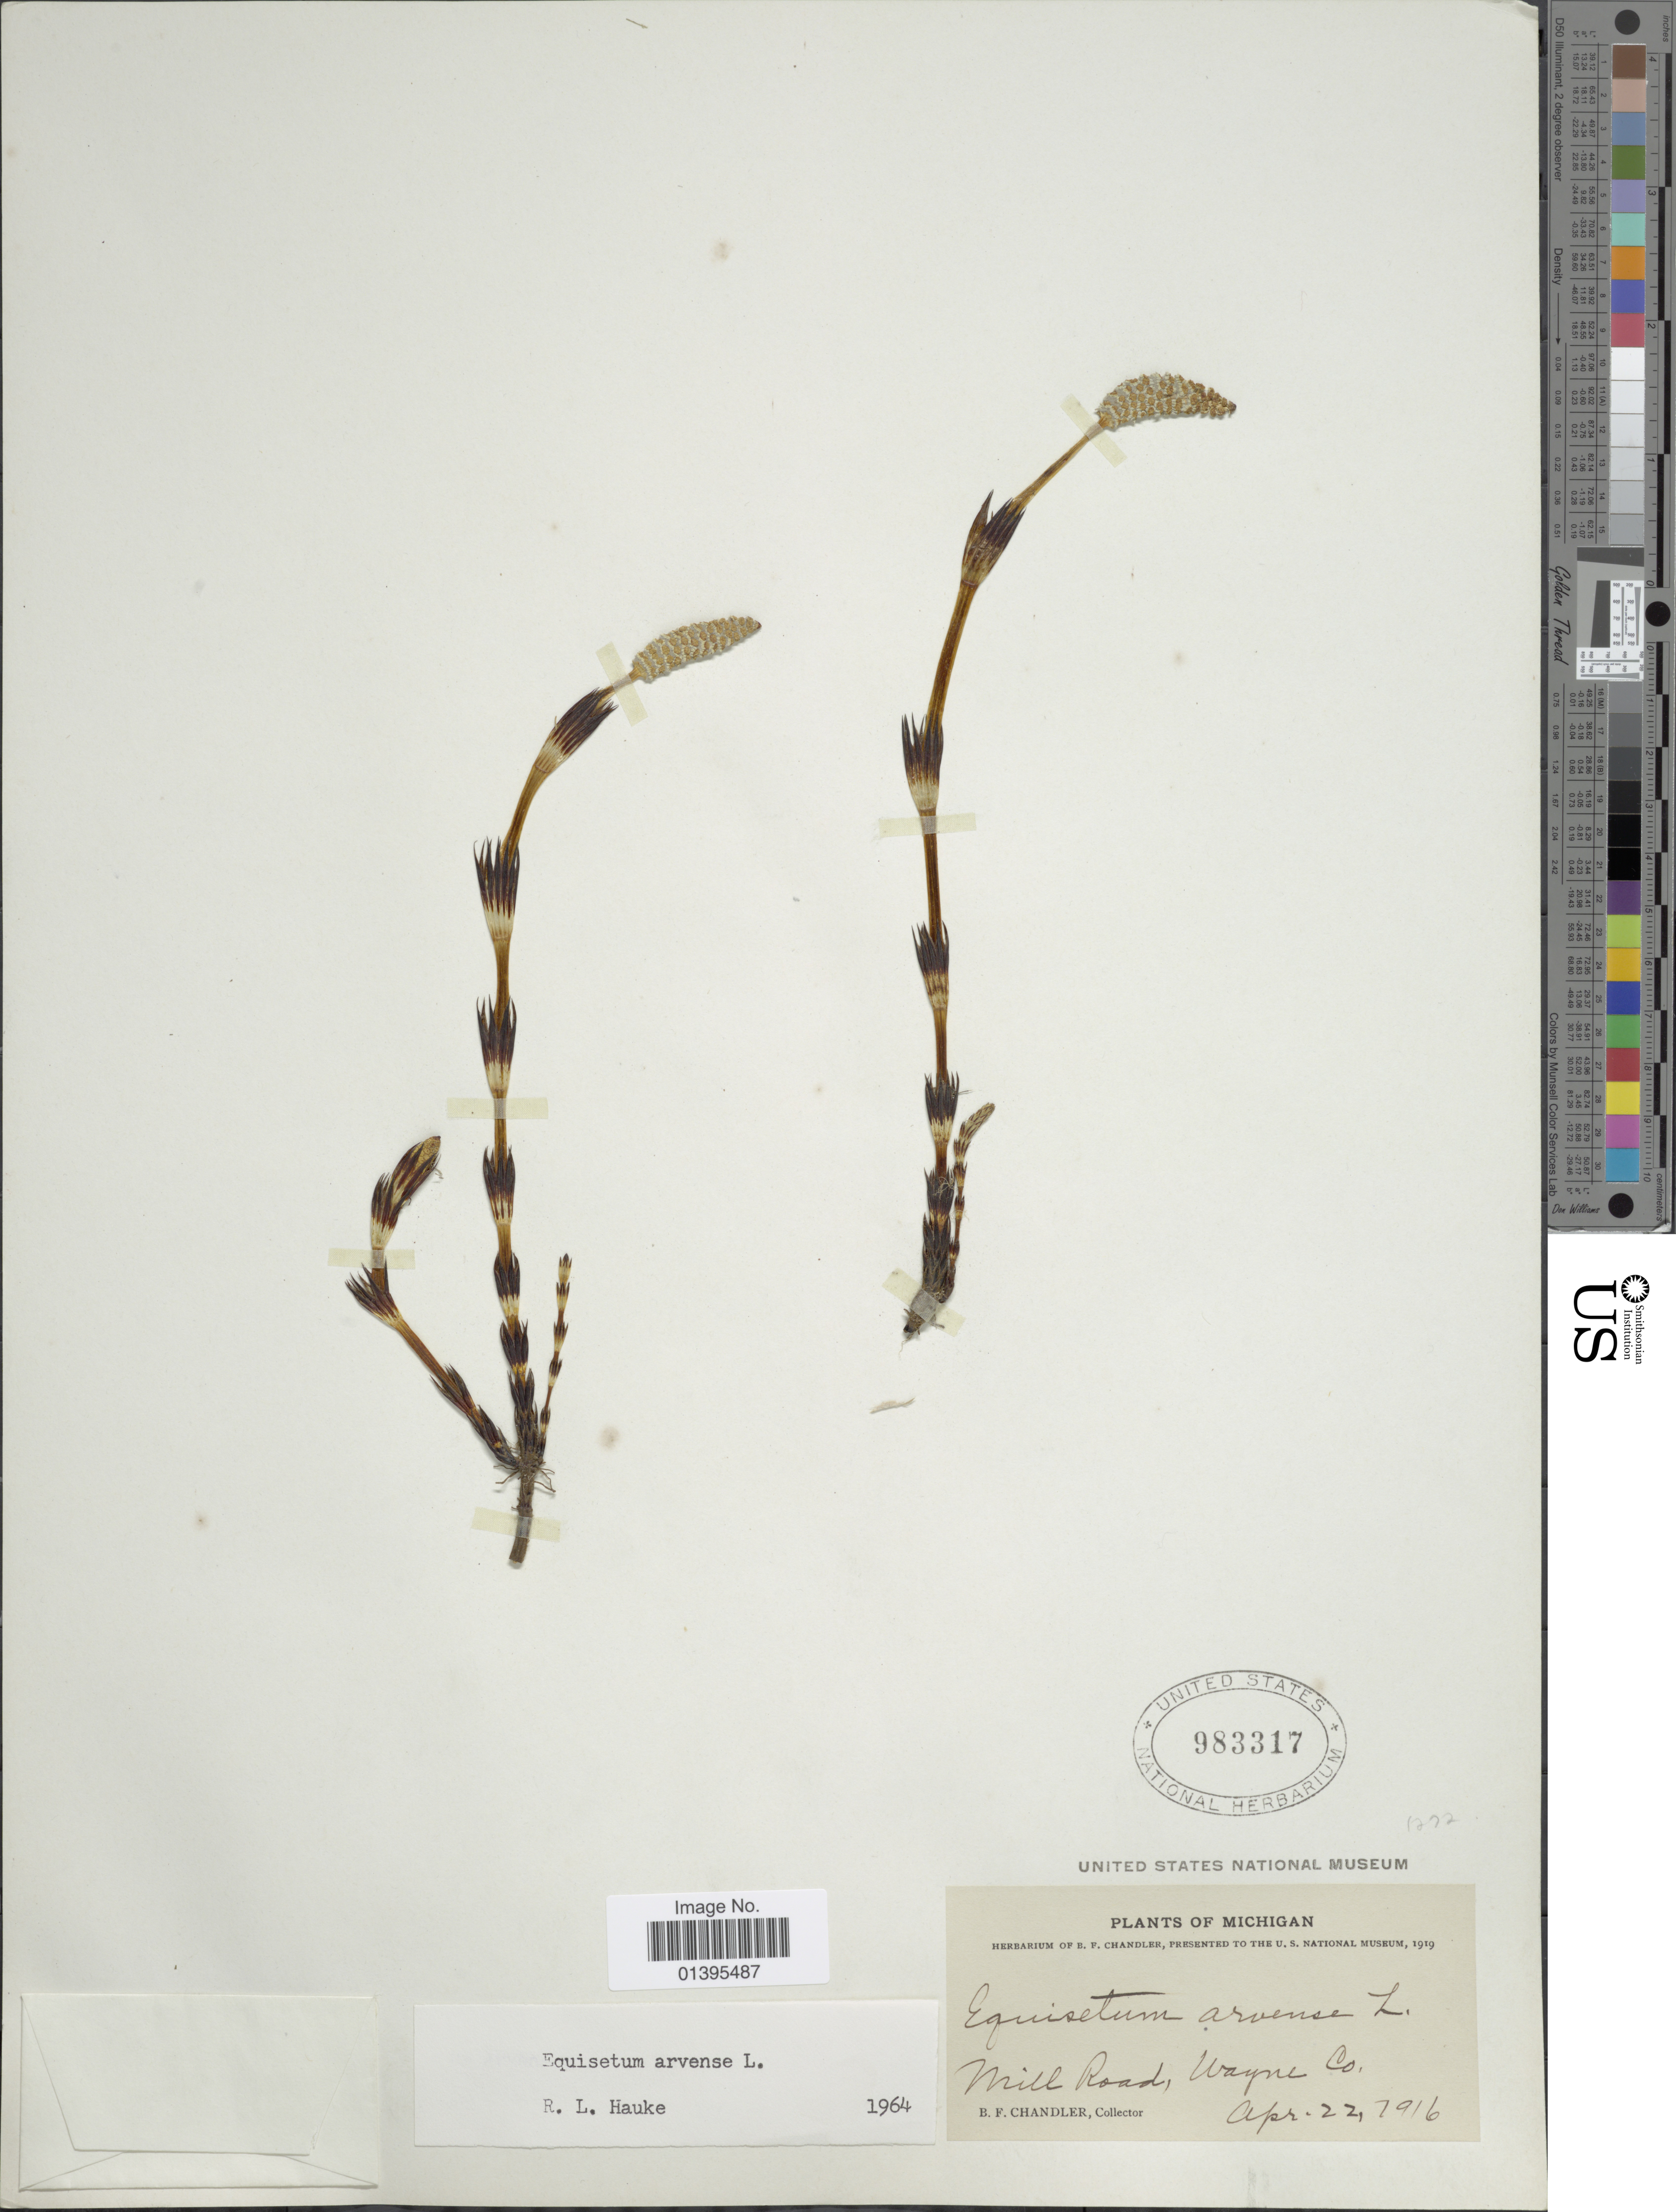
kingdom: Plantae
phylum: Tracheophyta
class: Polypodiopsida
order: Equisetales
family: Equisetaceae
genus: Equisetum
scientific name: Equisetum arvense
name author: L.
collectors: B. F. Chandler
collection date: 1916-04-22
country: United States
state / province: Michigan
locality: Mill Road, Wayne Co.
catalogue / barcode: US 983317